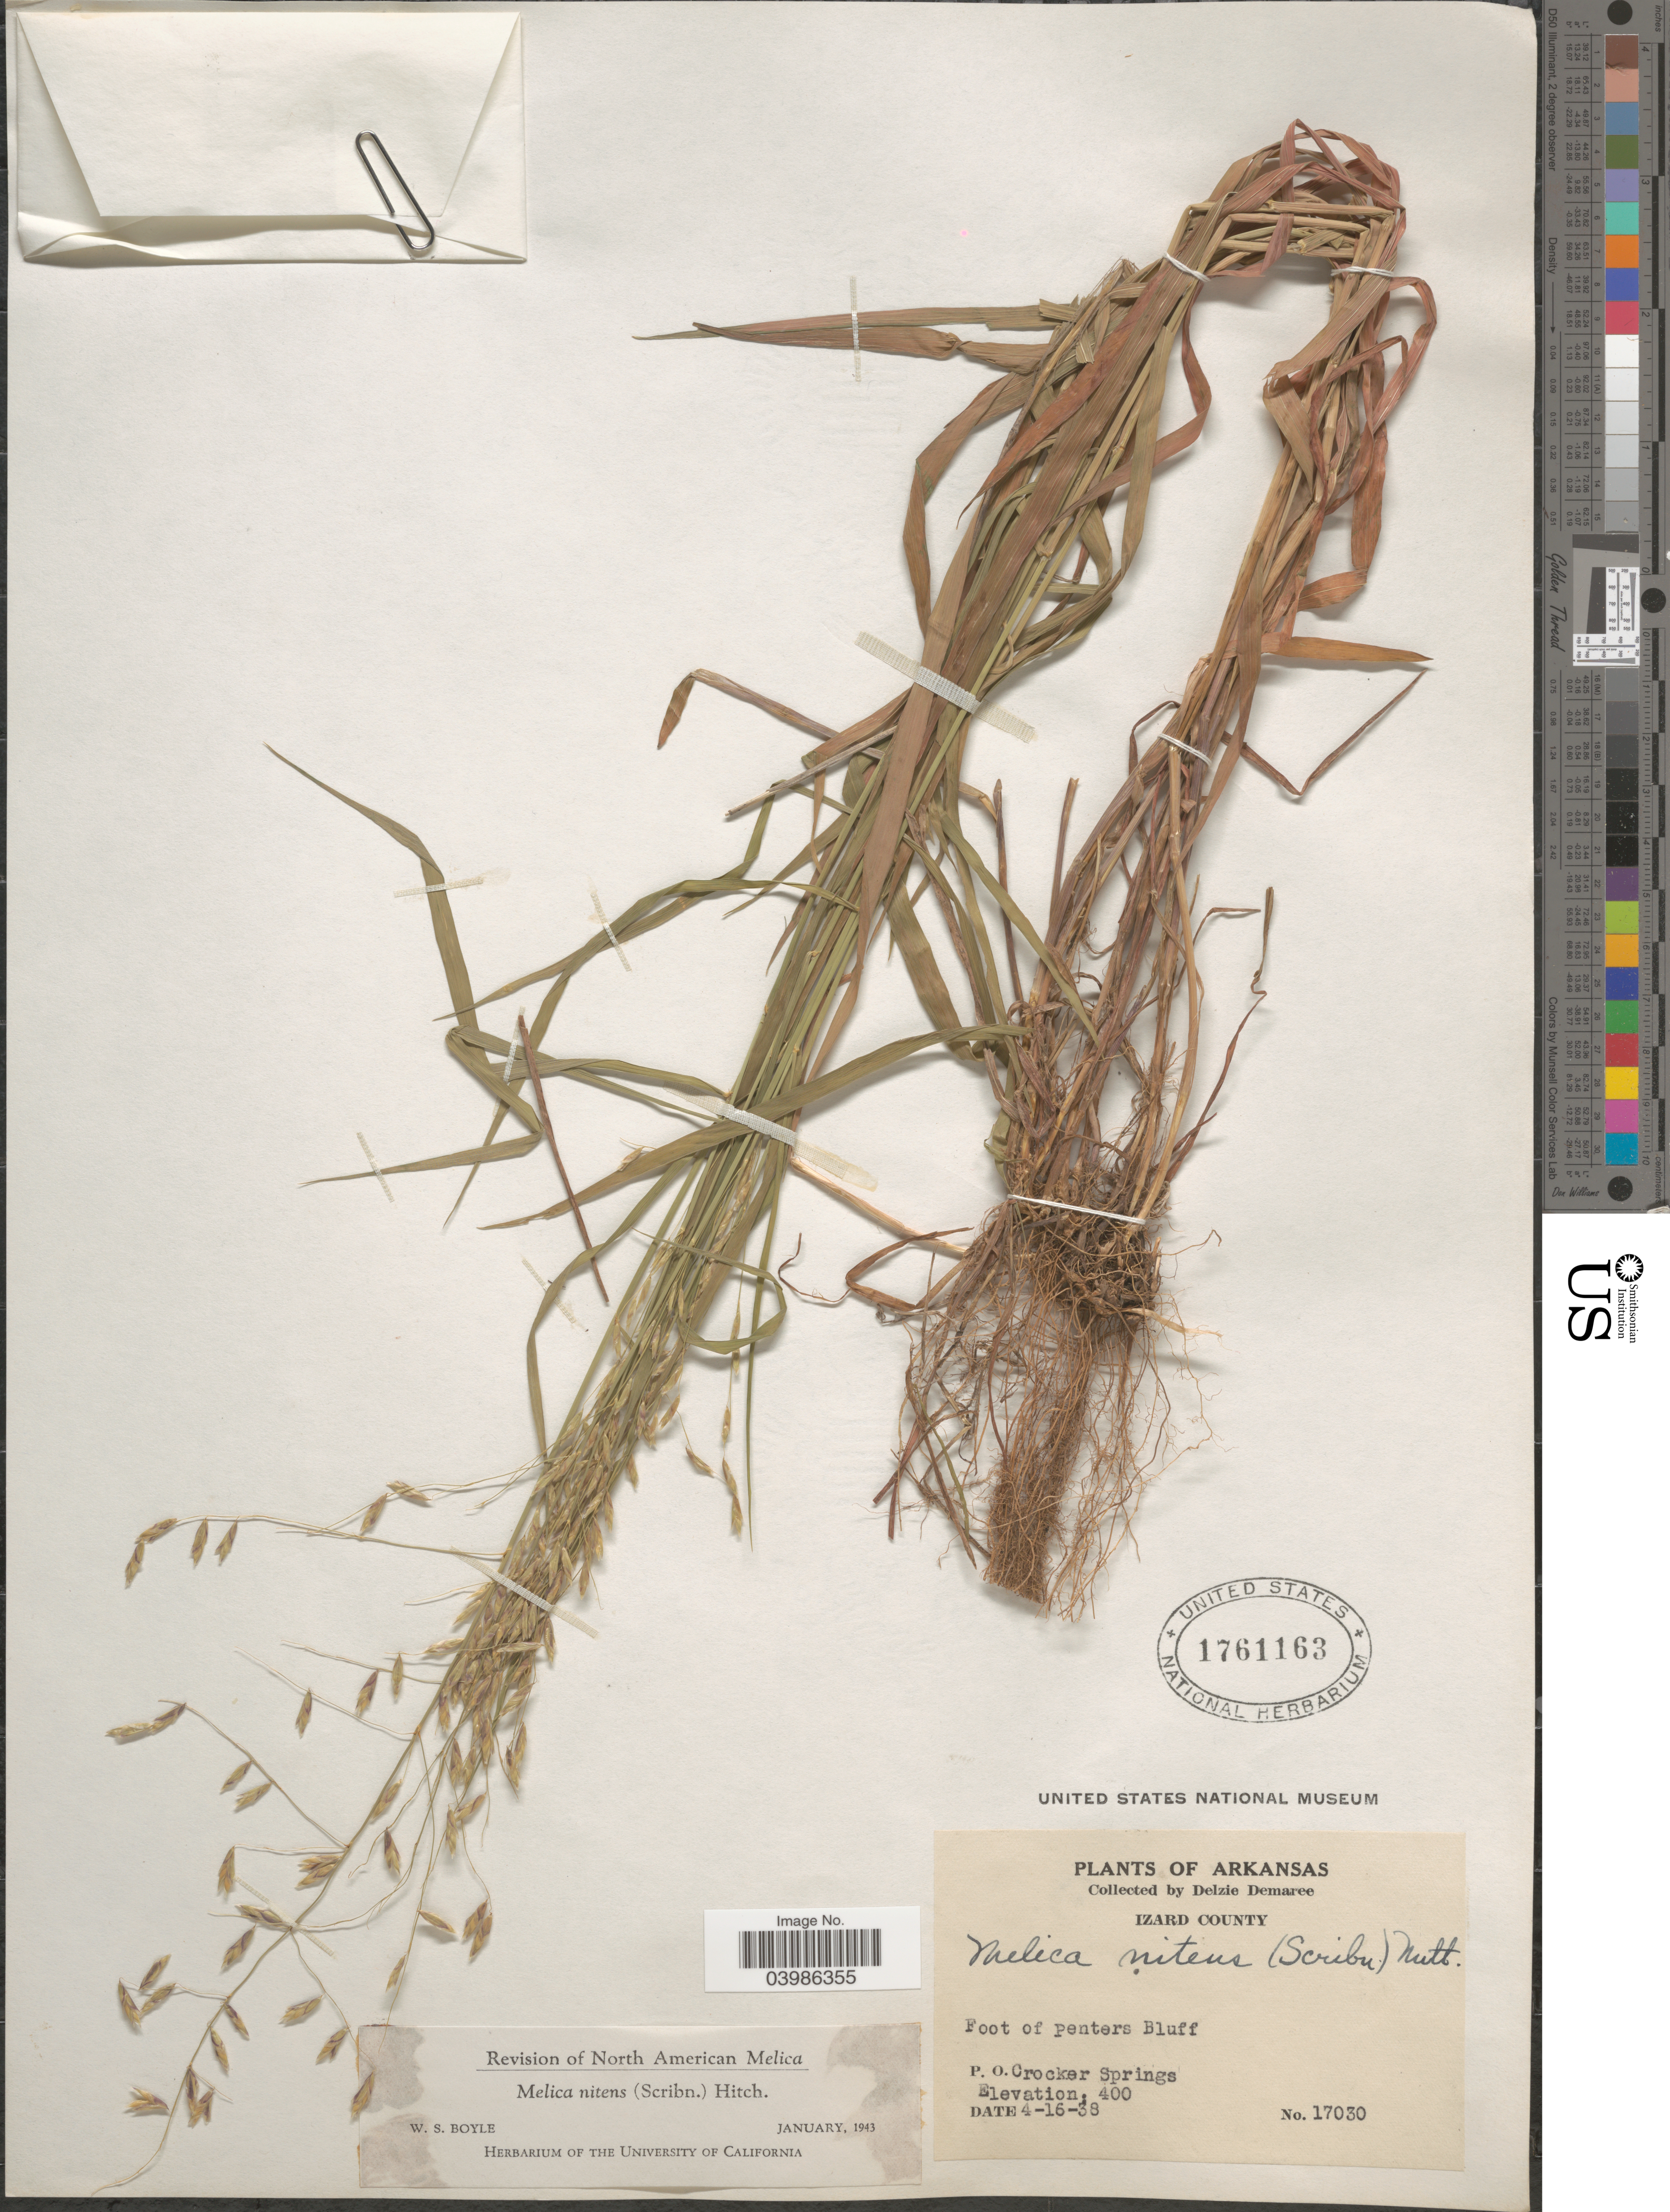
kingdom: Plantae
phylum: Tracheophyta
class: Liliopsida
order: Poales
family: Poaceae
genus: Melica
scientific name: Melica nitens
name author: (Scribn.) Nutt. ex Piper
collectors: D. Demaree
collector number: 17030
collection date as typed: Transcribed d/m/y: 16/4/38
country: United States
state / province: Arkansas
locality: Izard County. Foot of Penters Bluff. P. O. Crocker Springs.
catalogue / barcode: US 1761163